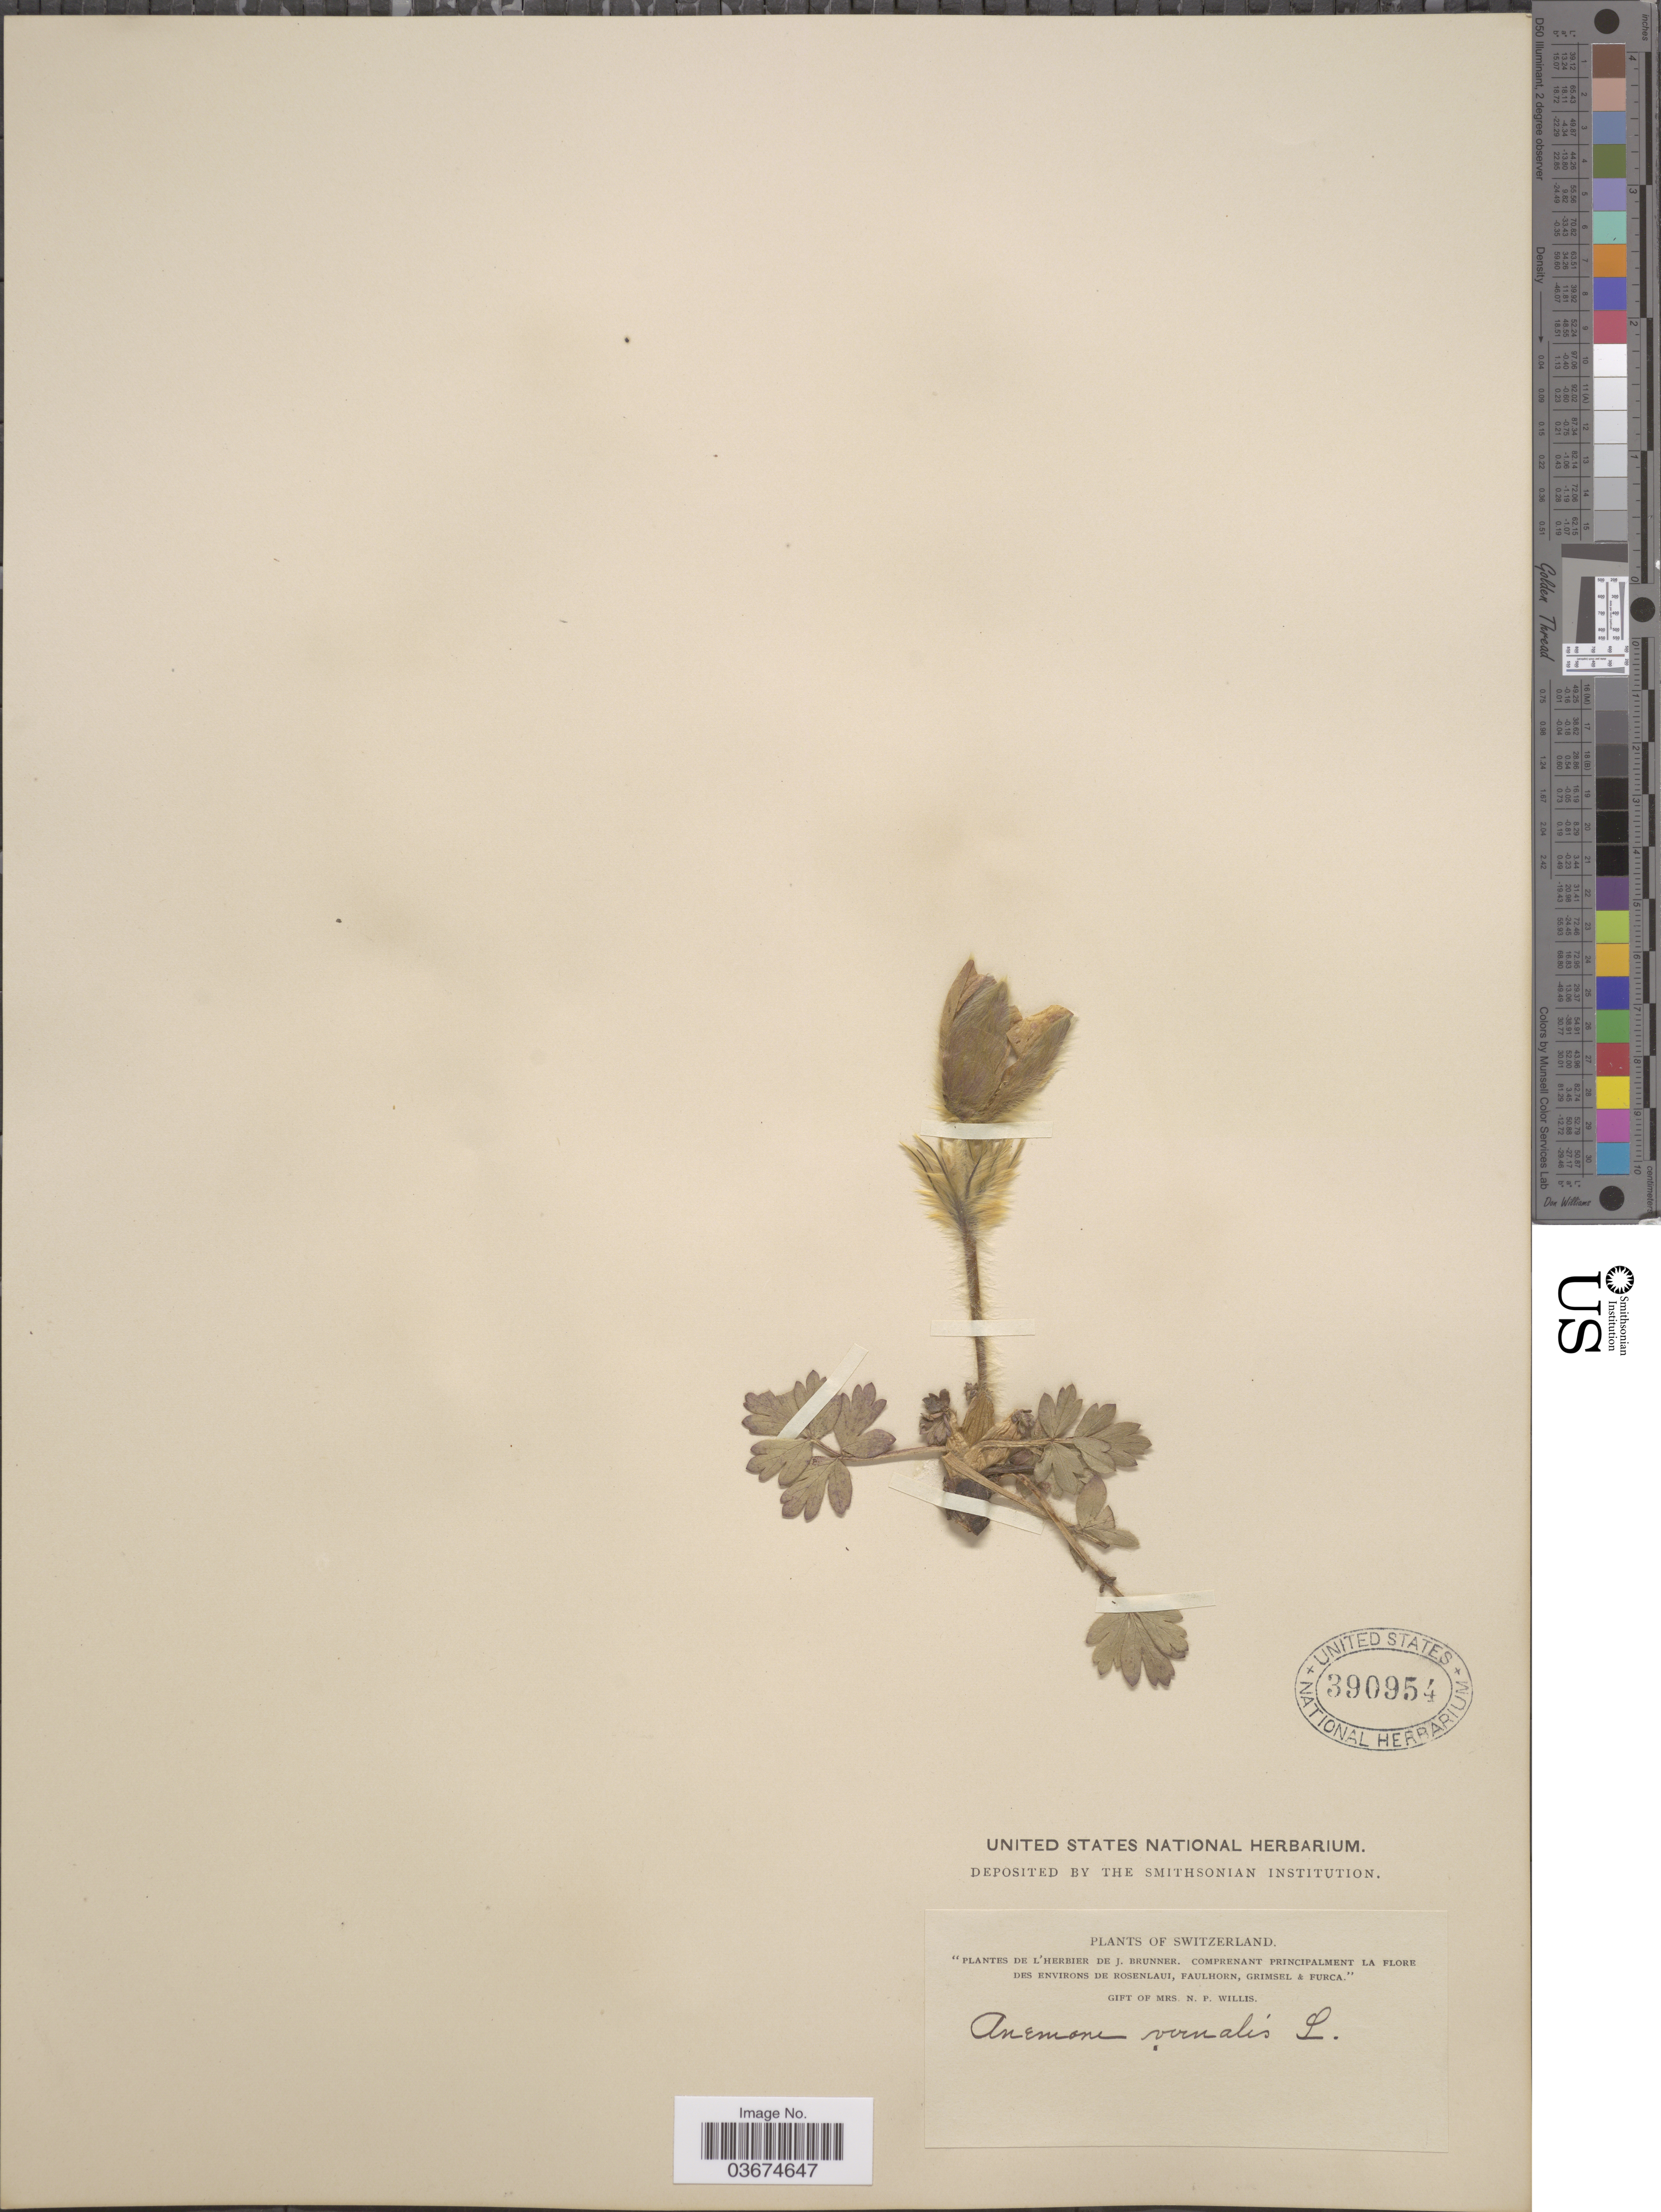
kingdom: Plantae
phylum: Tracheophyta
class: Magnoliopsida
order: Ranunculales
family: Ranunculaceae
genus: Pulsatilla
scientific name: Pulsatilla vernalis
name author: (L.) Mill.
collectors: ex herb. J. Brunner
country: Switzerland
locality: Environs de Rosenlaui, Faulhorn, Grimsel & Furca.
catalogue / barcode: US 390954